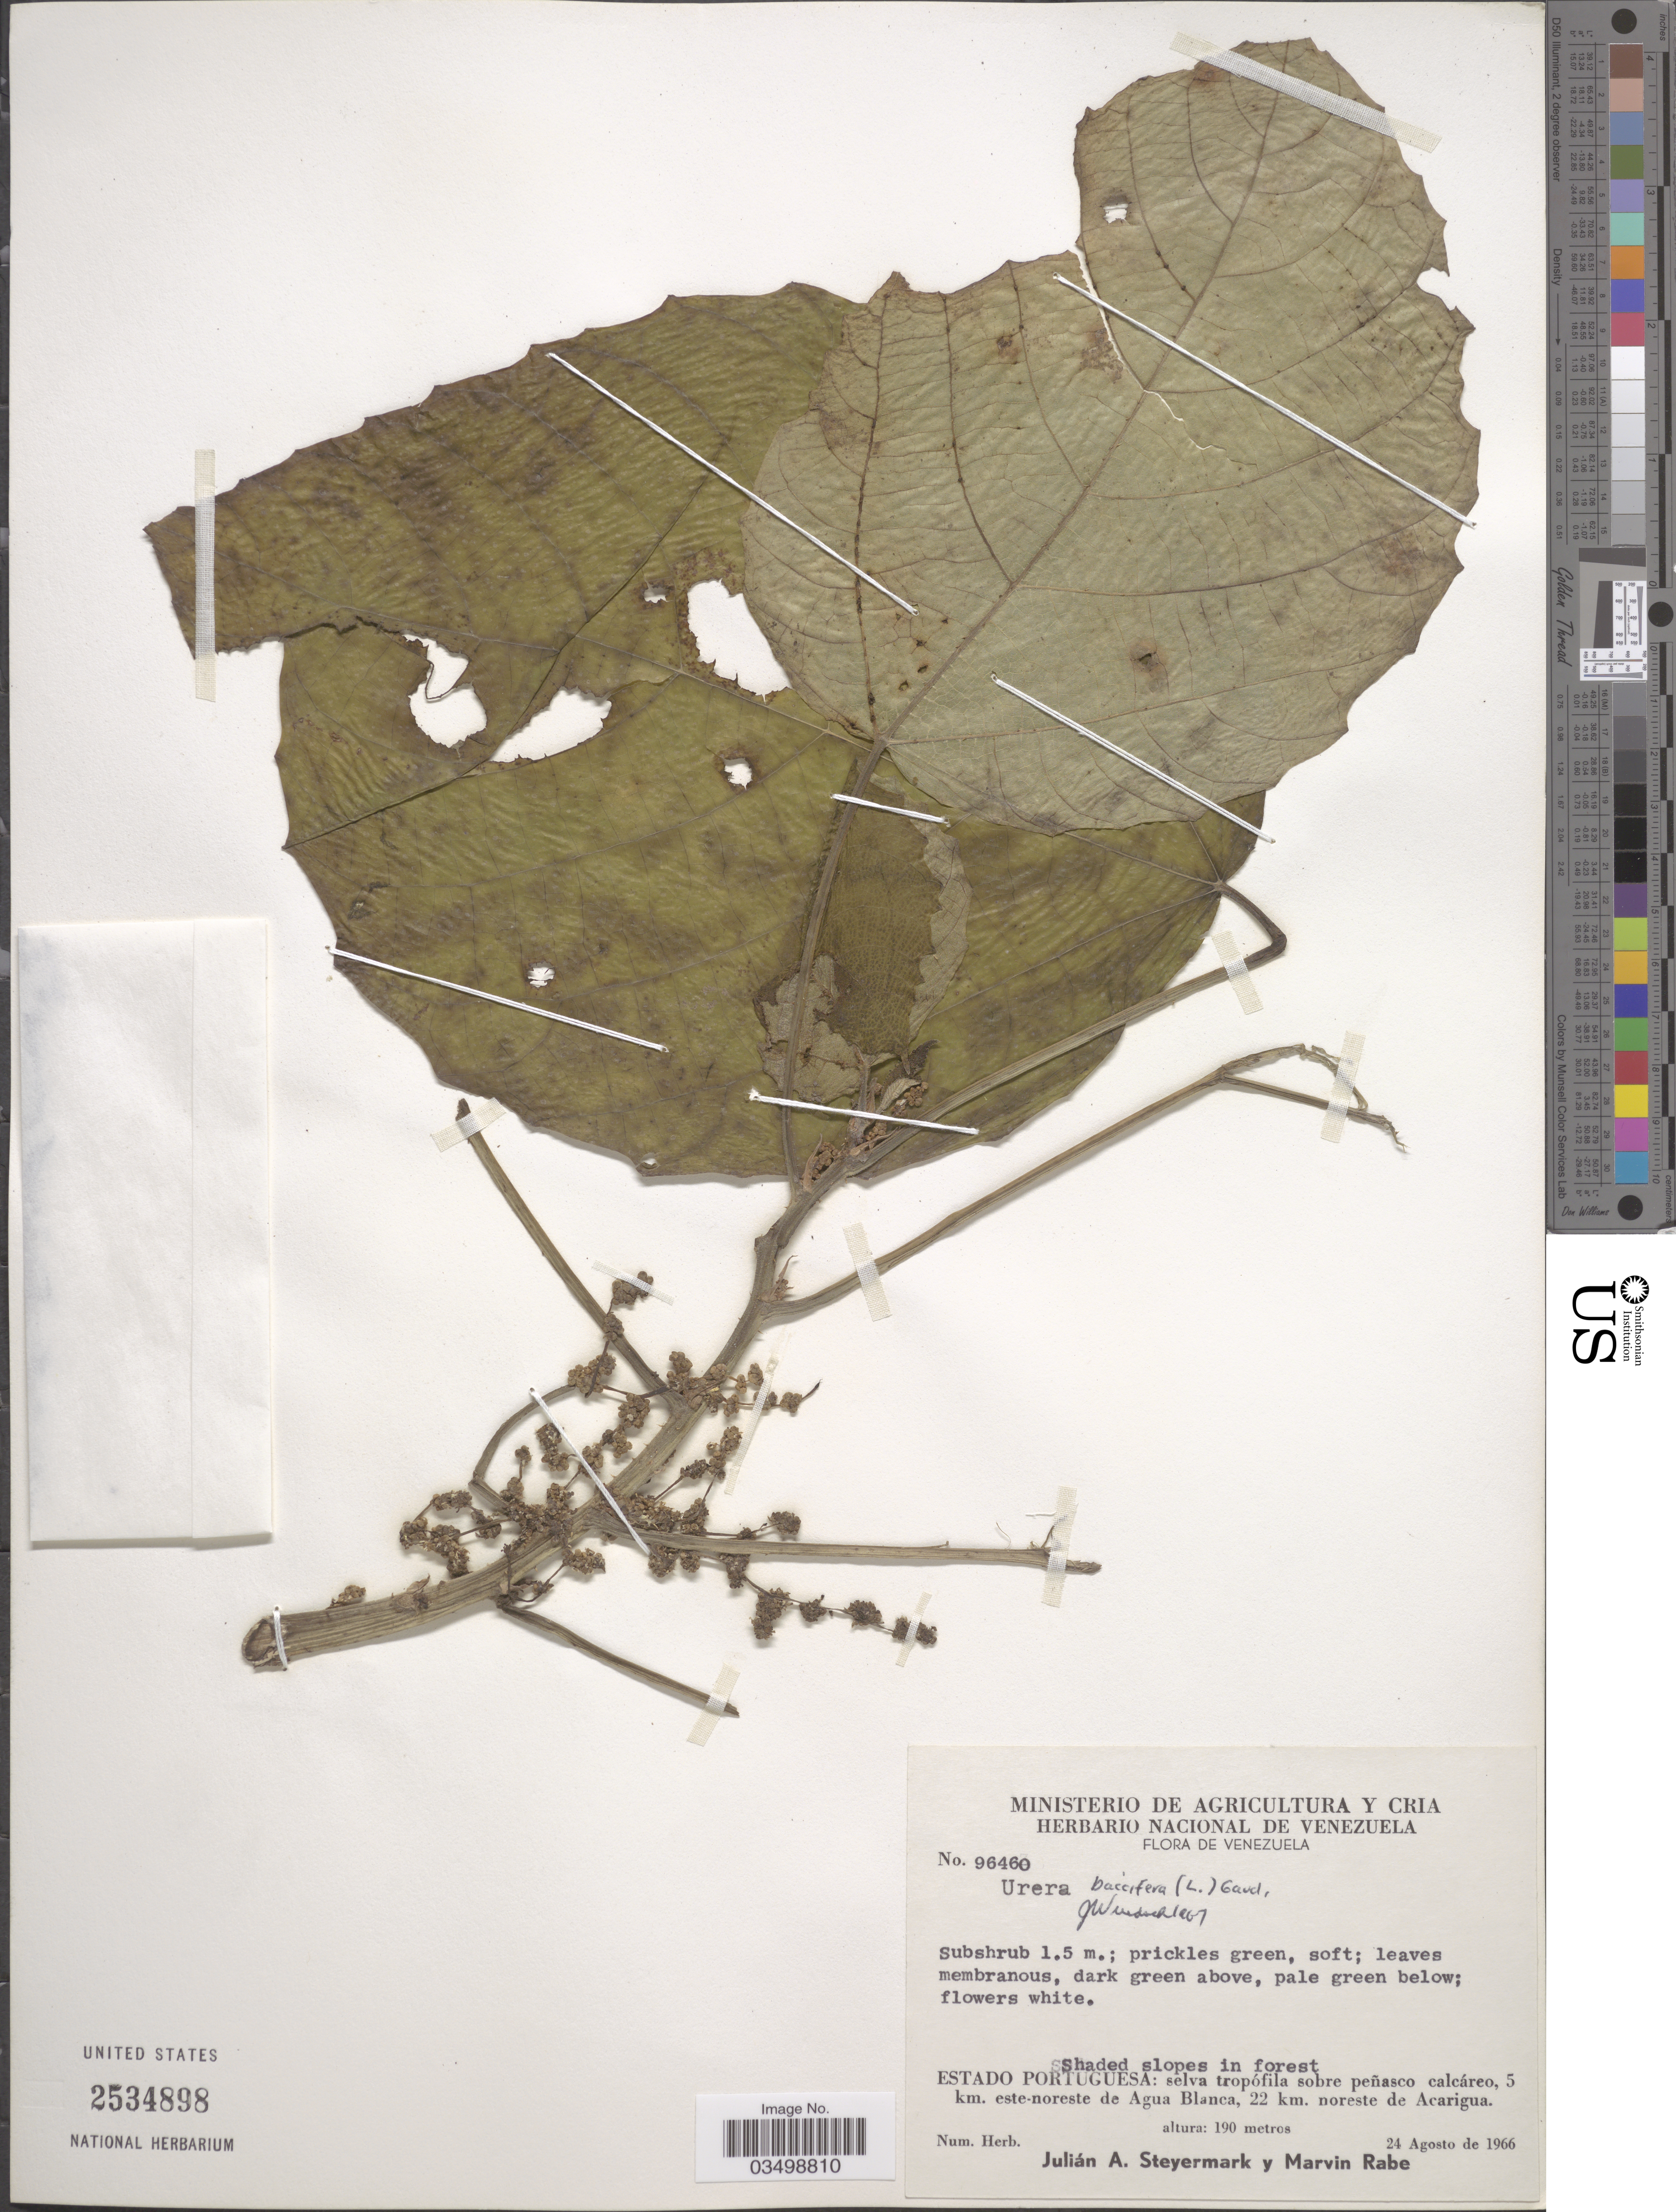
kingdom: Plantae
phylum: Tracheophyta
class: Magnoliopsida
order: Rosales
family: Urticaceae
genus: Urera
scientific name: Urera baccifera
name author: (L.) Gaudich. ex Wedd.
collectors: J. Steyermark & M. Rabe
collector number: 96460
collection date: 1966-08-24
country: Venezuela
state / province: Portuguesa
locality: Selva tropófila sobre peñasco calcáreo, 5 km. este-noreste de Agua Blanca, 22 km. noreste de Acarigua.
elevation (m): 190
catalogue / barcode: US 2534898